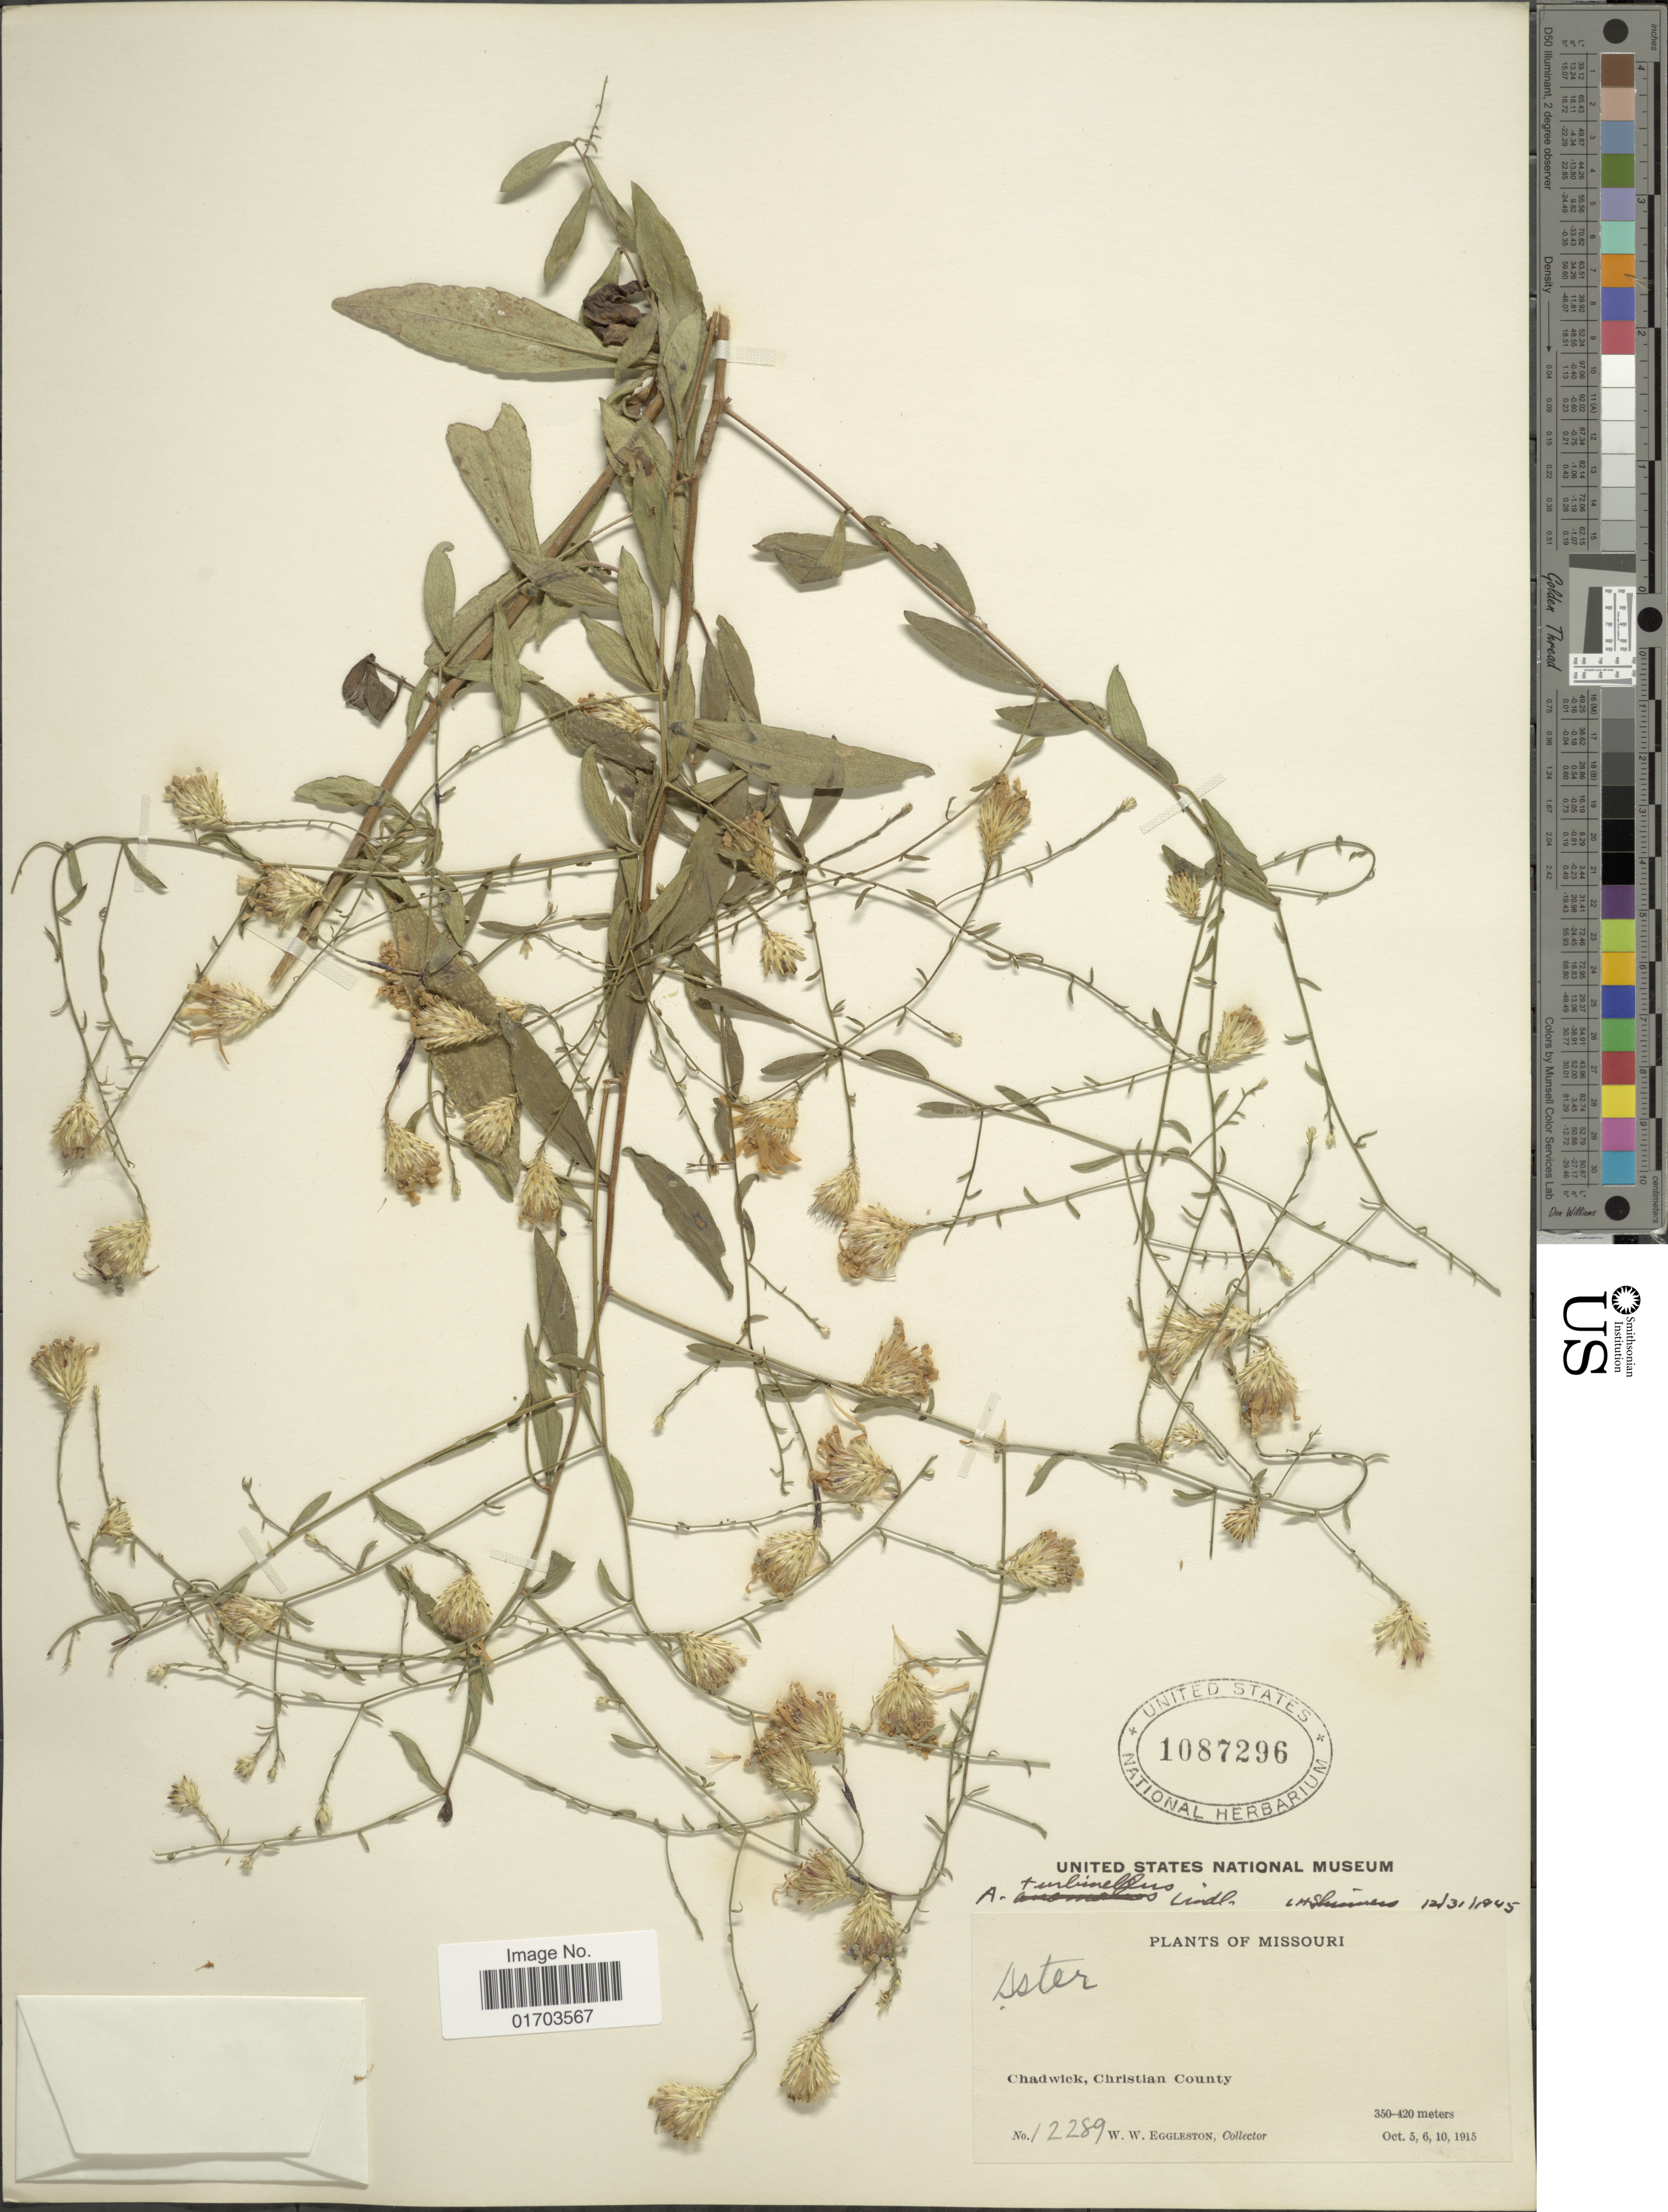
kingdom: Plantae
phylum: Tracheophyta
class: Magnoliopsida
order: Asterales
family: Asteraceae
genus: Symphyotrichum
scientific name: Symphyotrichum turbinellum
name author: (Lindl.) G.L. Nesom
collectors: W. W. Eggleston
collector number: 12289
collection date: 1915-10-05/1915-10-10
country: United States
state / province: Missouri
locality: Missouri. Chadwick, Christian County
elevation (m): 350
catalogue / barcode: US 1087296